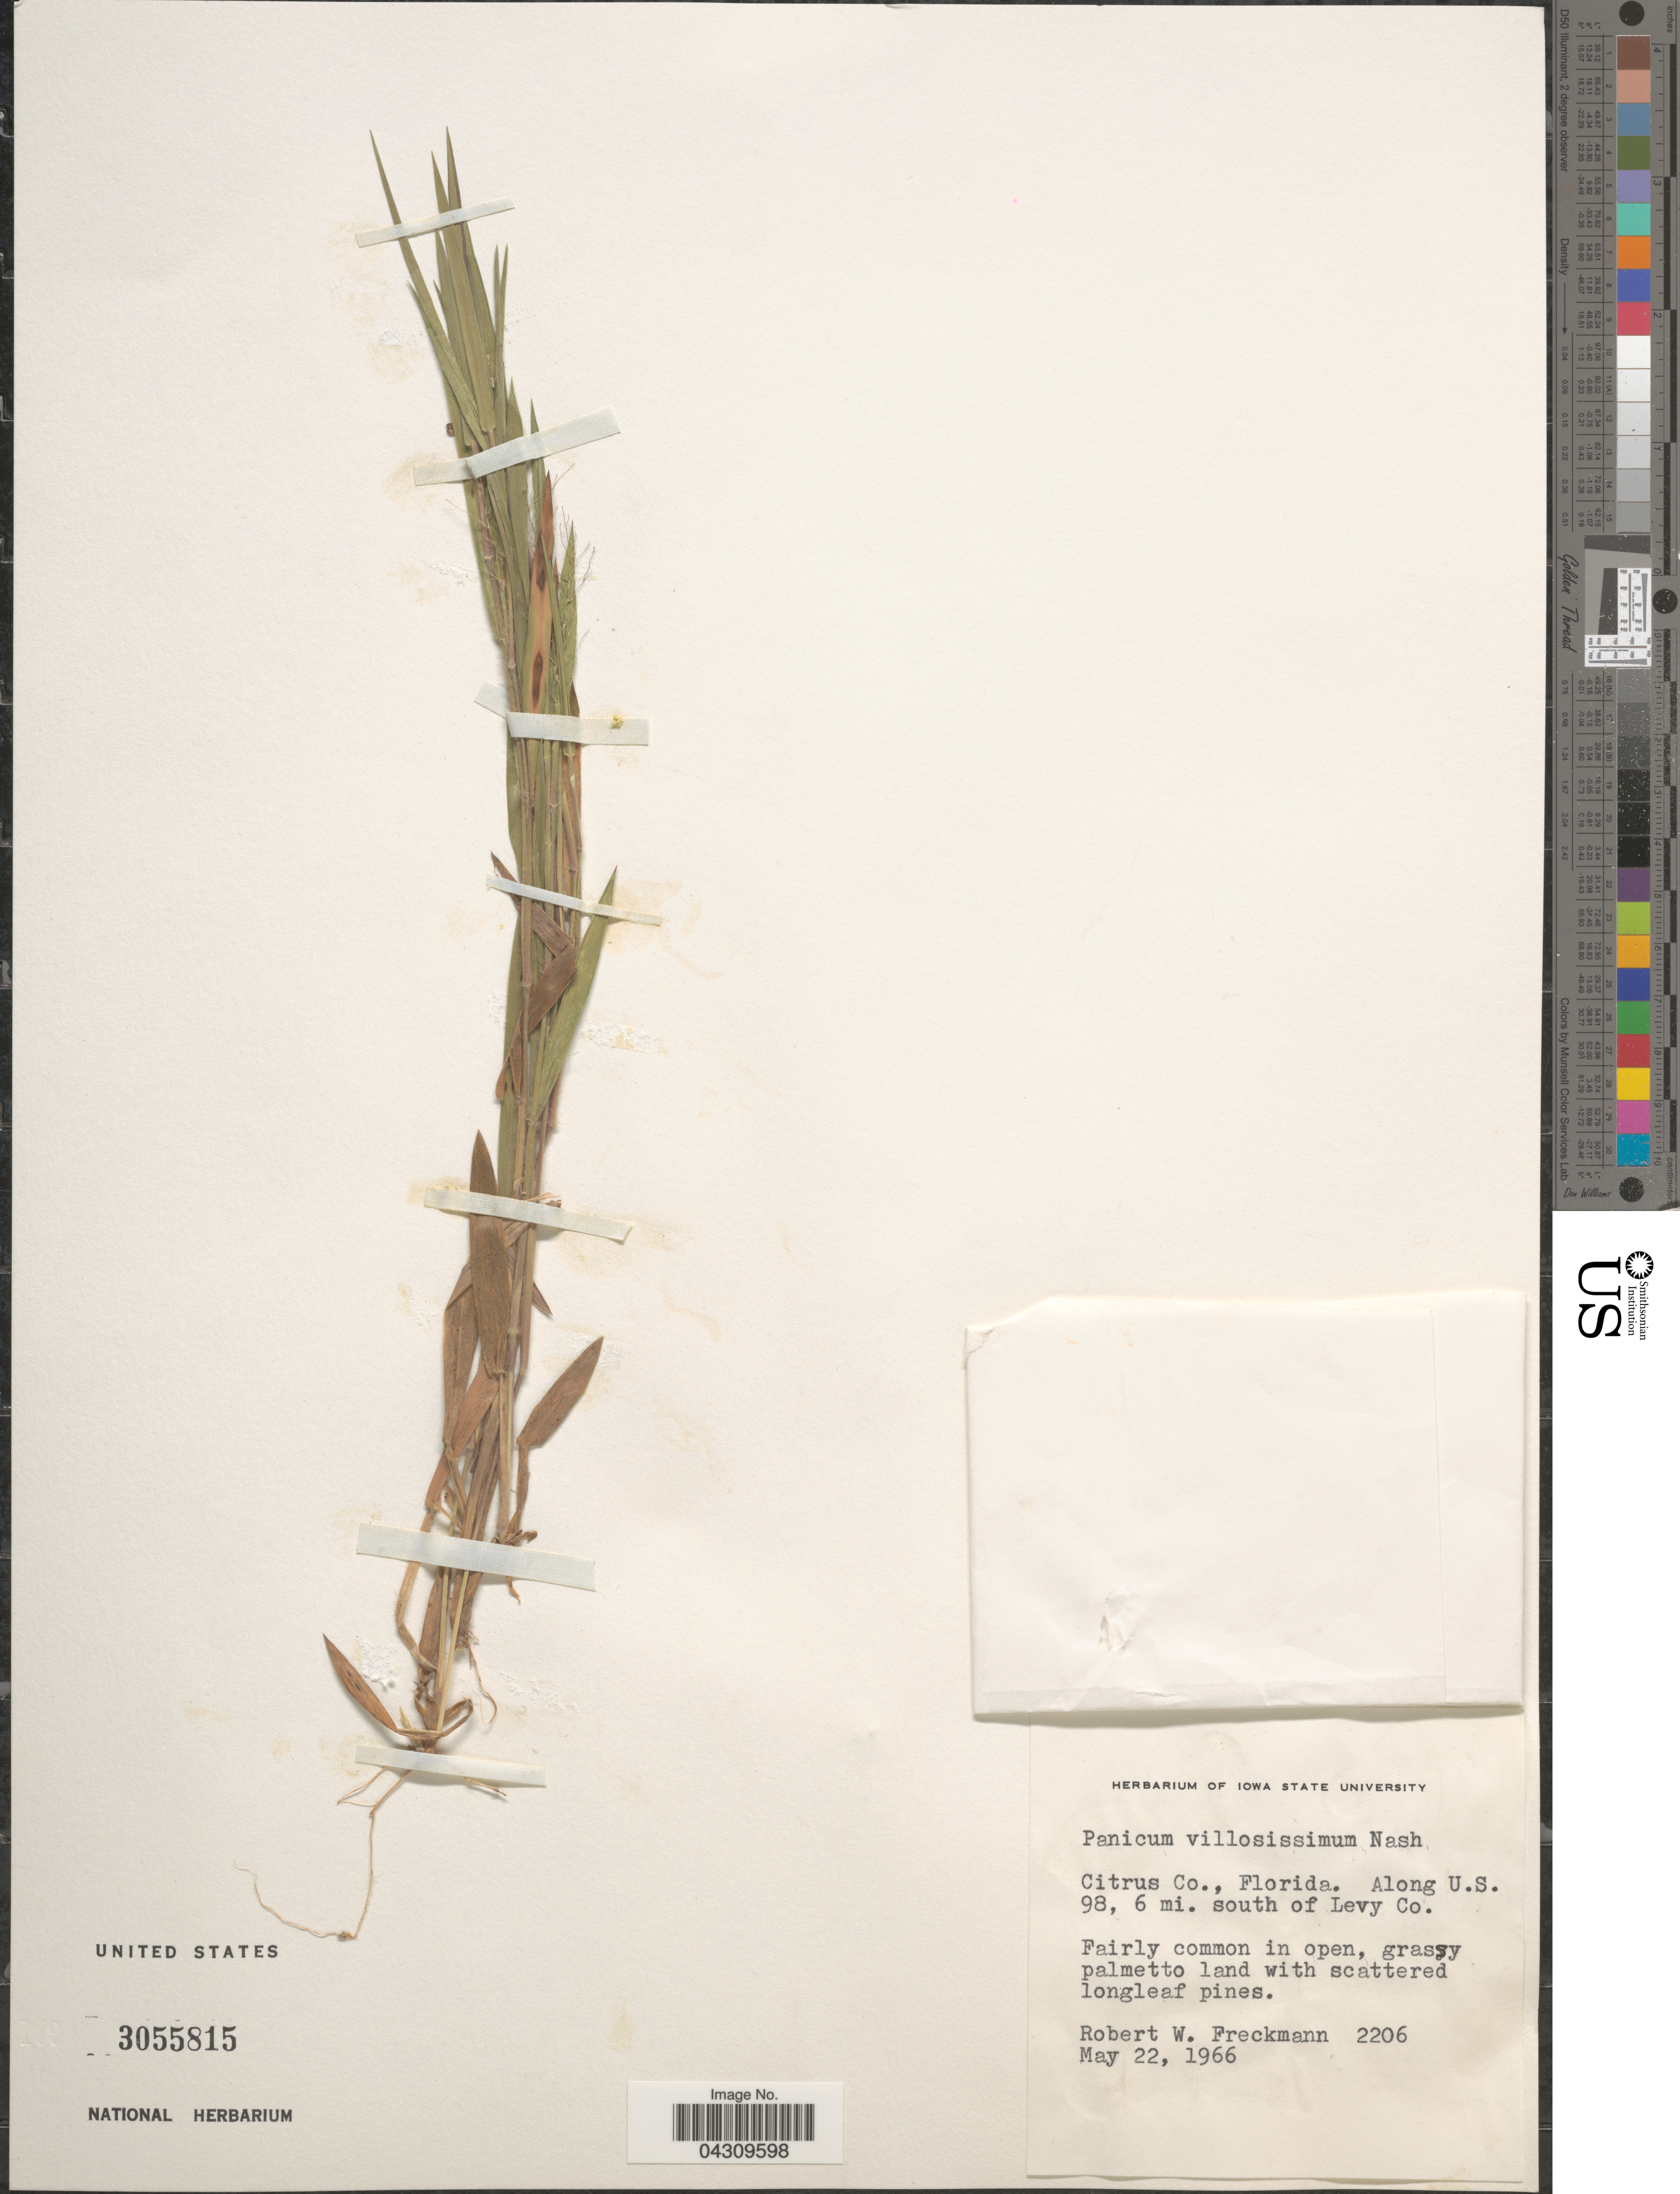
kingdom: Plantae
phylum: Tracheophyta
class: Liliopsida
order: Poales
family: Poaceae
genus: Dichanthelium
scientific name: Dichanthelium acuminatum var. acuminatum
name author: (Sw.) Gould & C.A. Clark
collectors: R. Freckmann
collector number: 2206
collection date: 1966-05-22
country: United States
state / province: Florida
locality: Citrus Co. Along U.S. 98, 6 mi. south of Levy Co.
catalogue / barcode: US 3055815